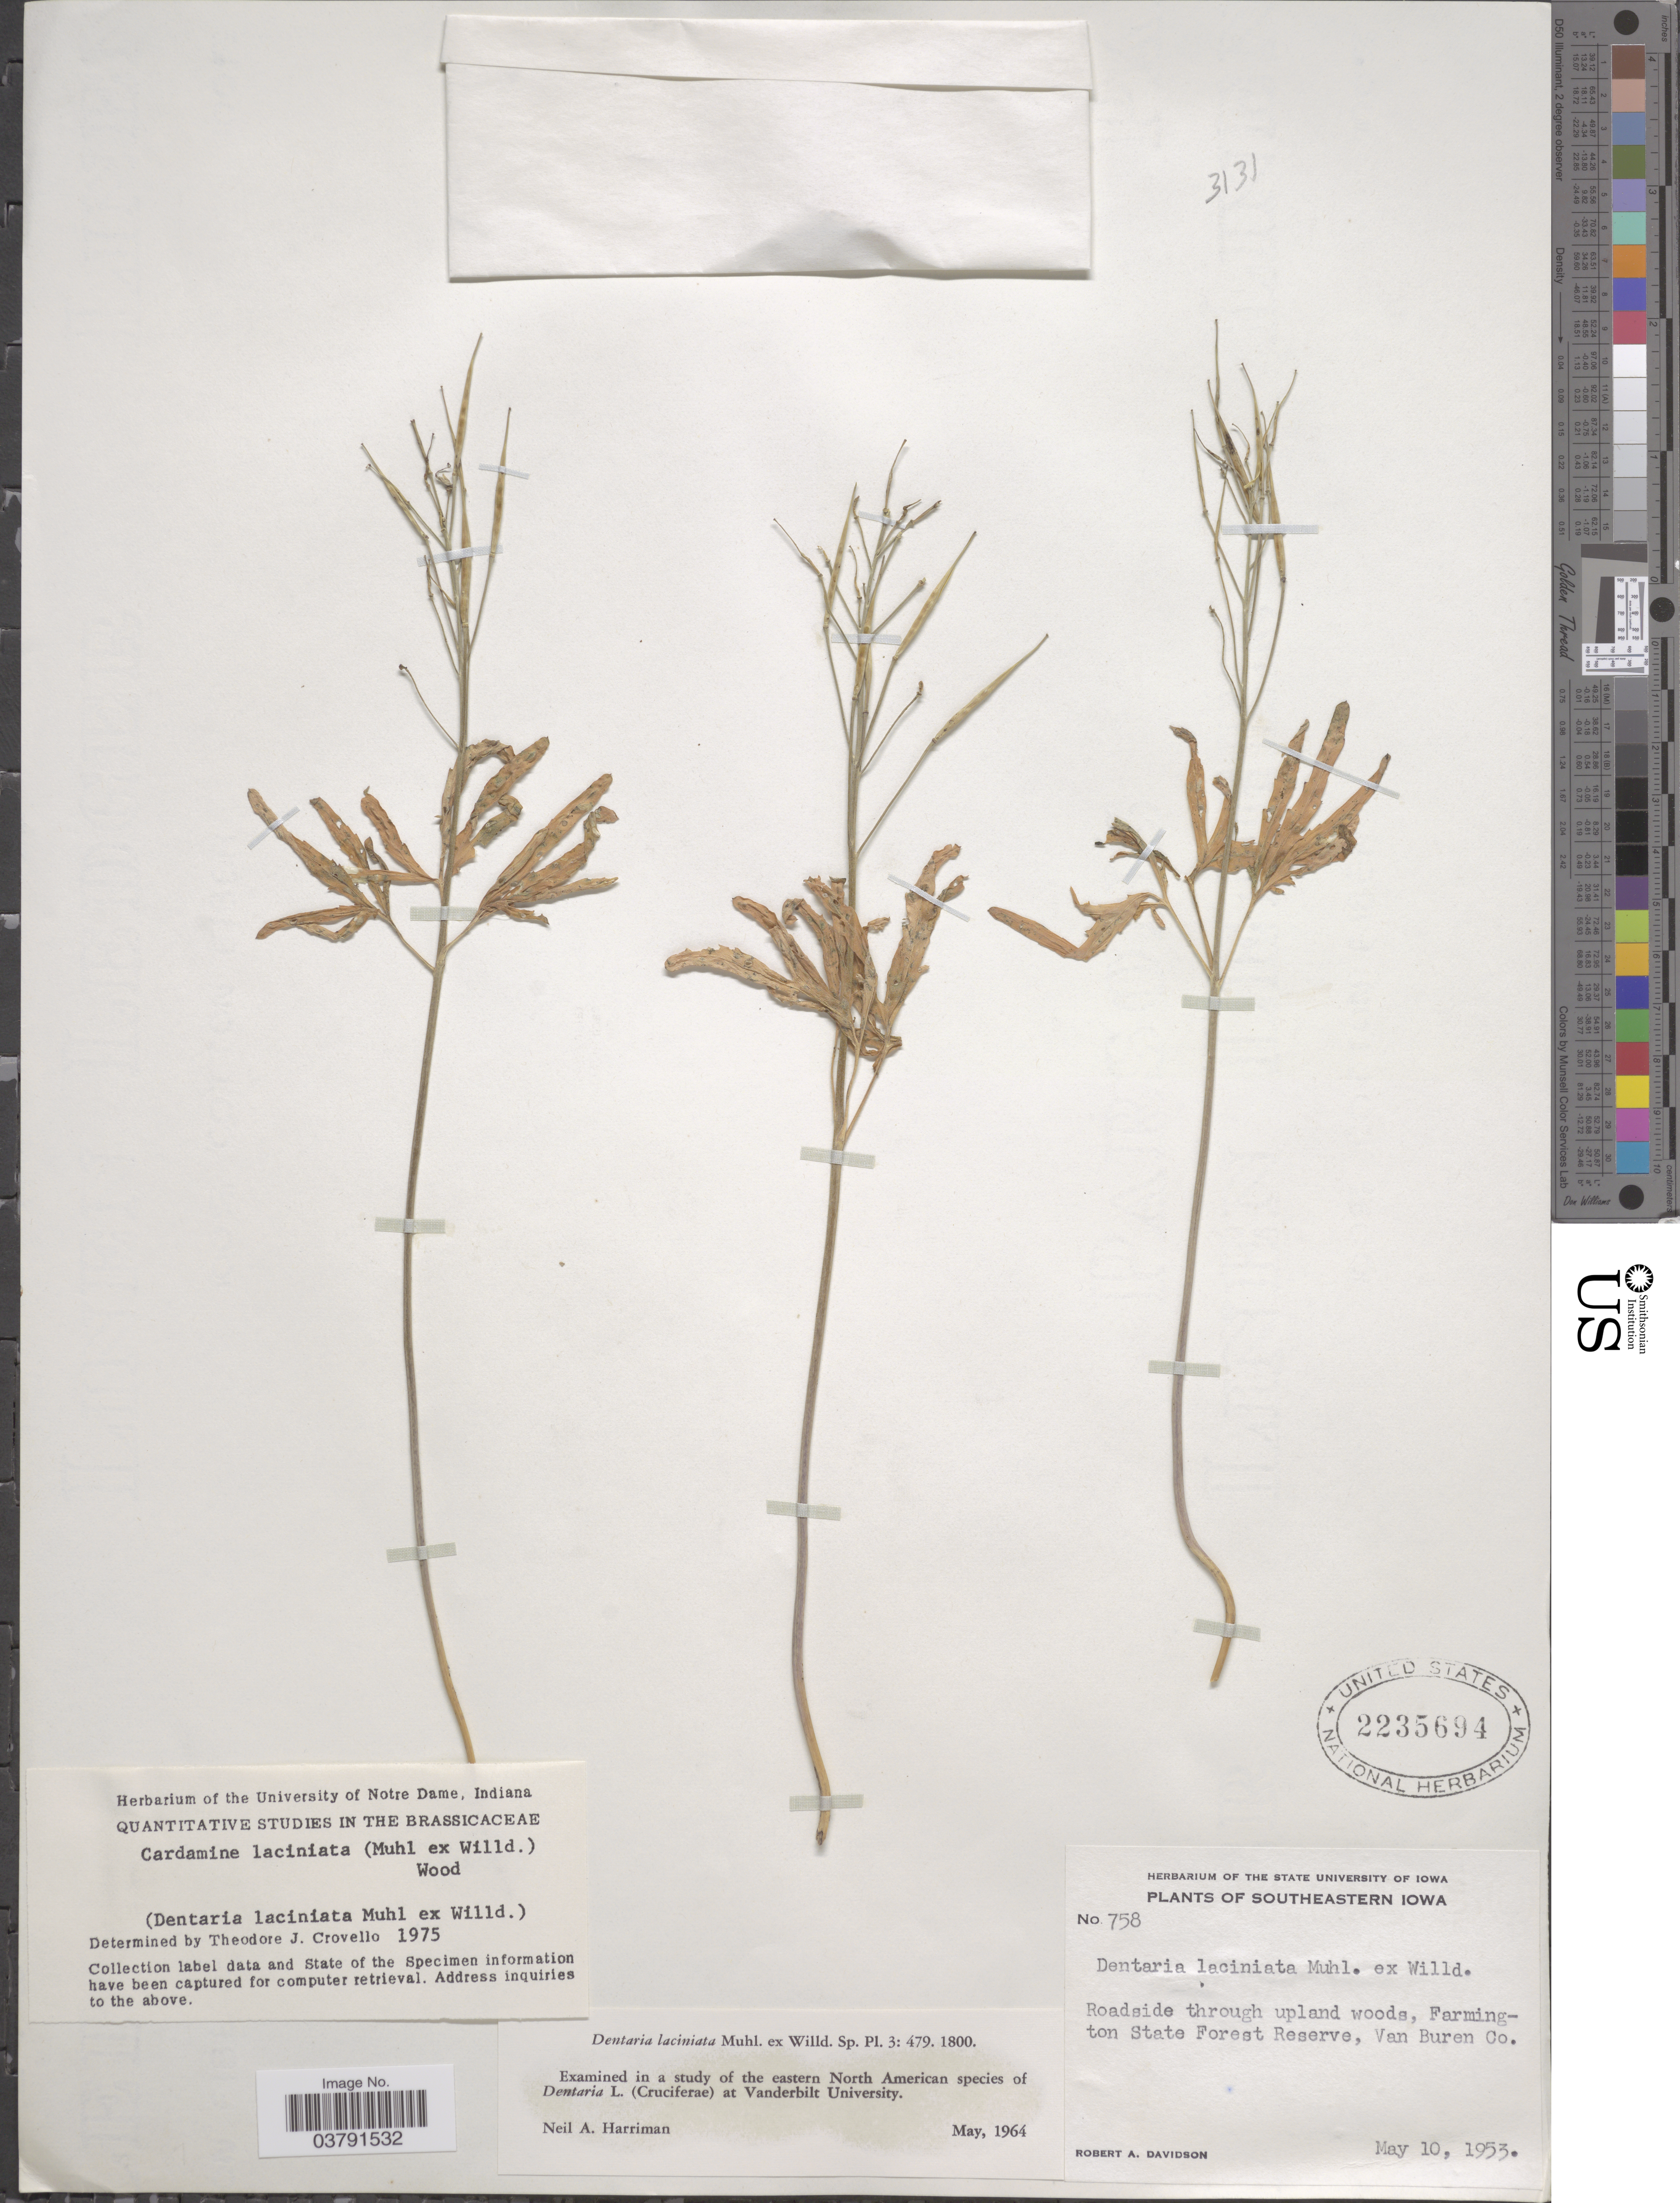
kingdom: Plantae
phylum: Tracheophyta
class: Magnoliopsida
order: Brassicales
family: Brassicaceae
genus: Dentaria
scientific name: Dentaria laciniata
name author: Muhl.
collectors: R. A. Davidson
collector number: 758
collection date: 1953-05-10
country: United States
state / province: Iowa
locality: Southeastern Iowa. Roadside through upland woods, Farmington State Forest Reserve, Van Buren Co.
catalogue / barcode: US 2235694